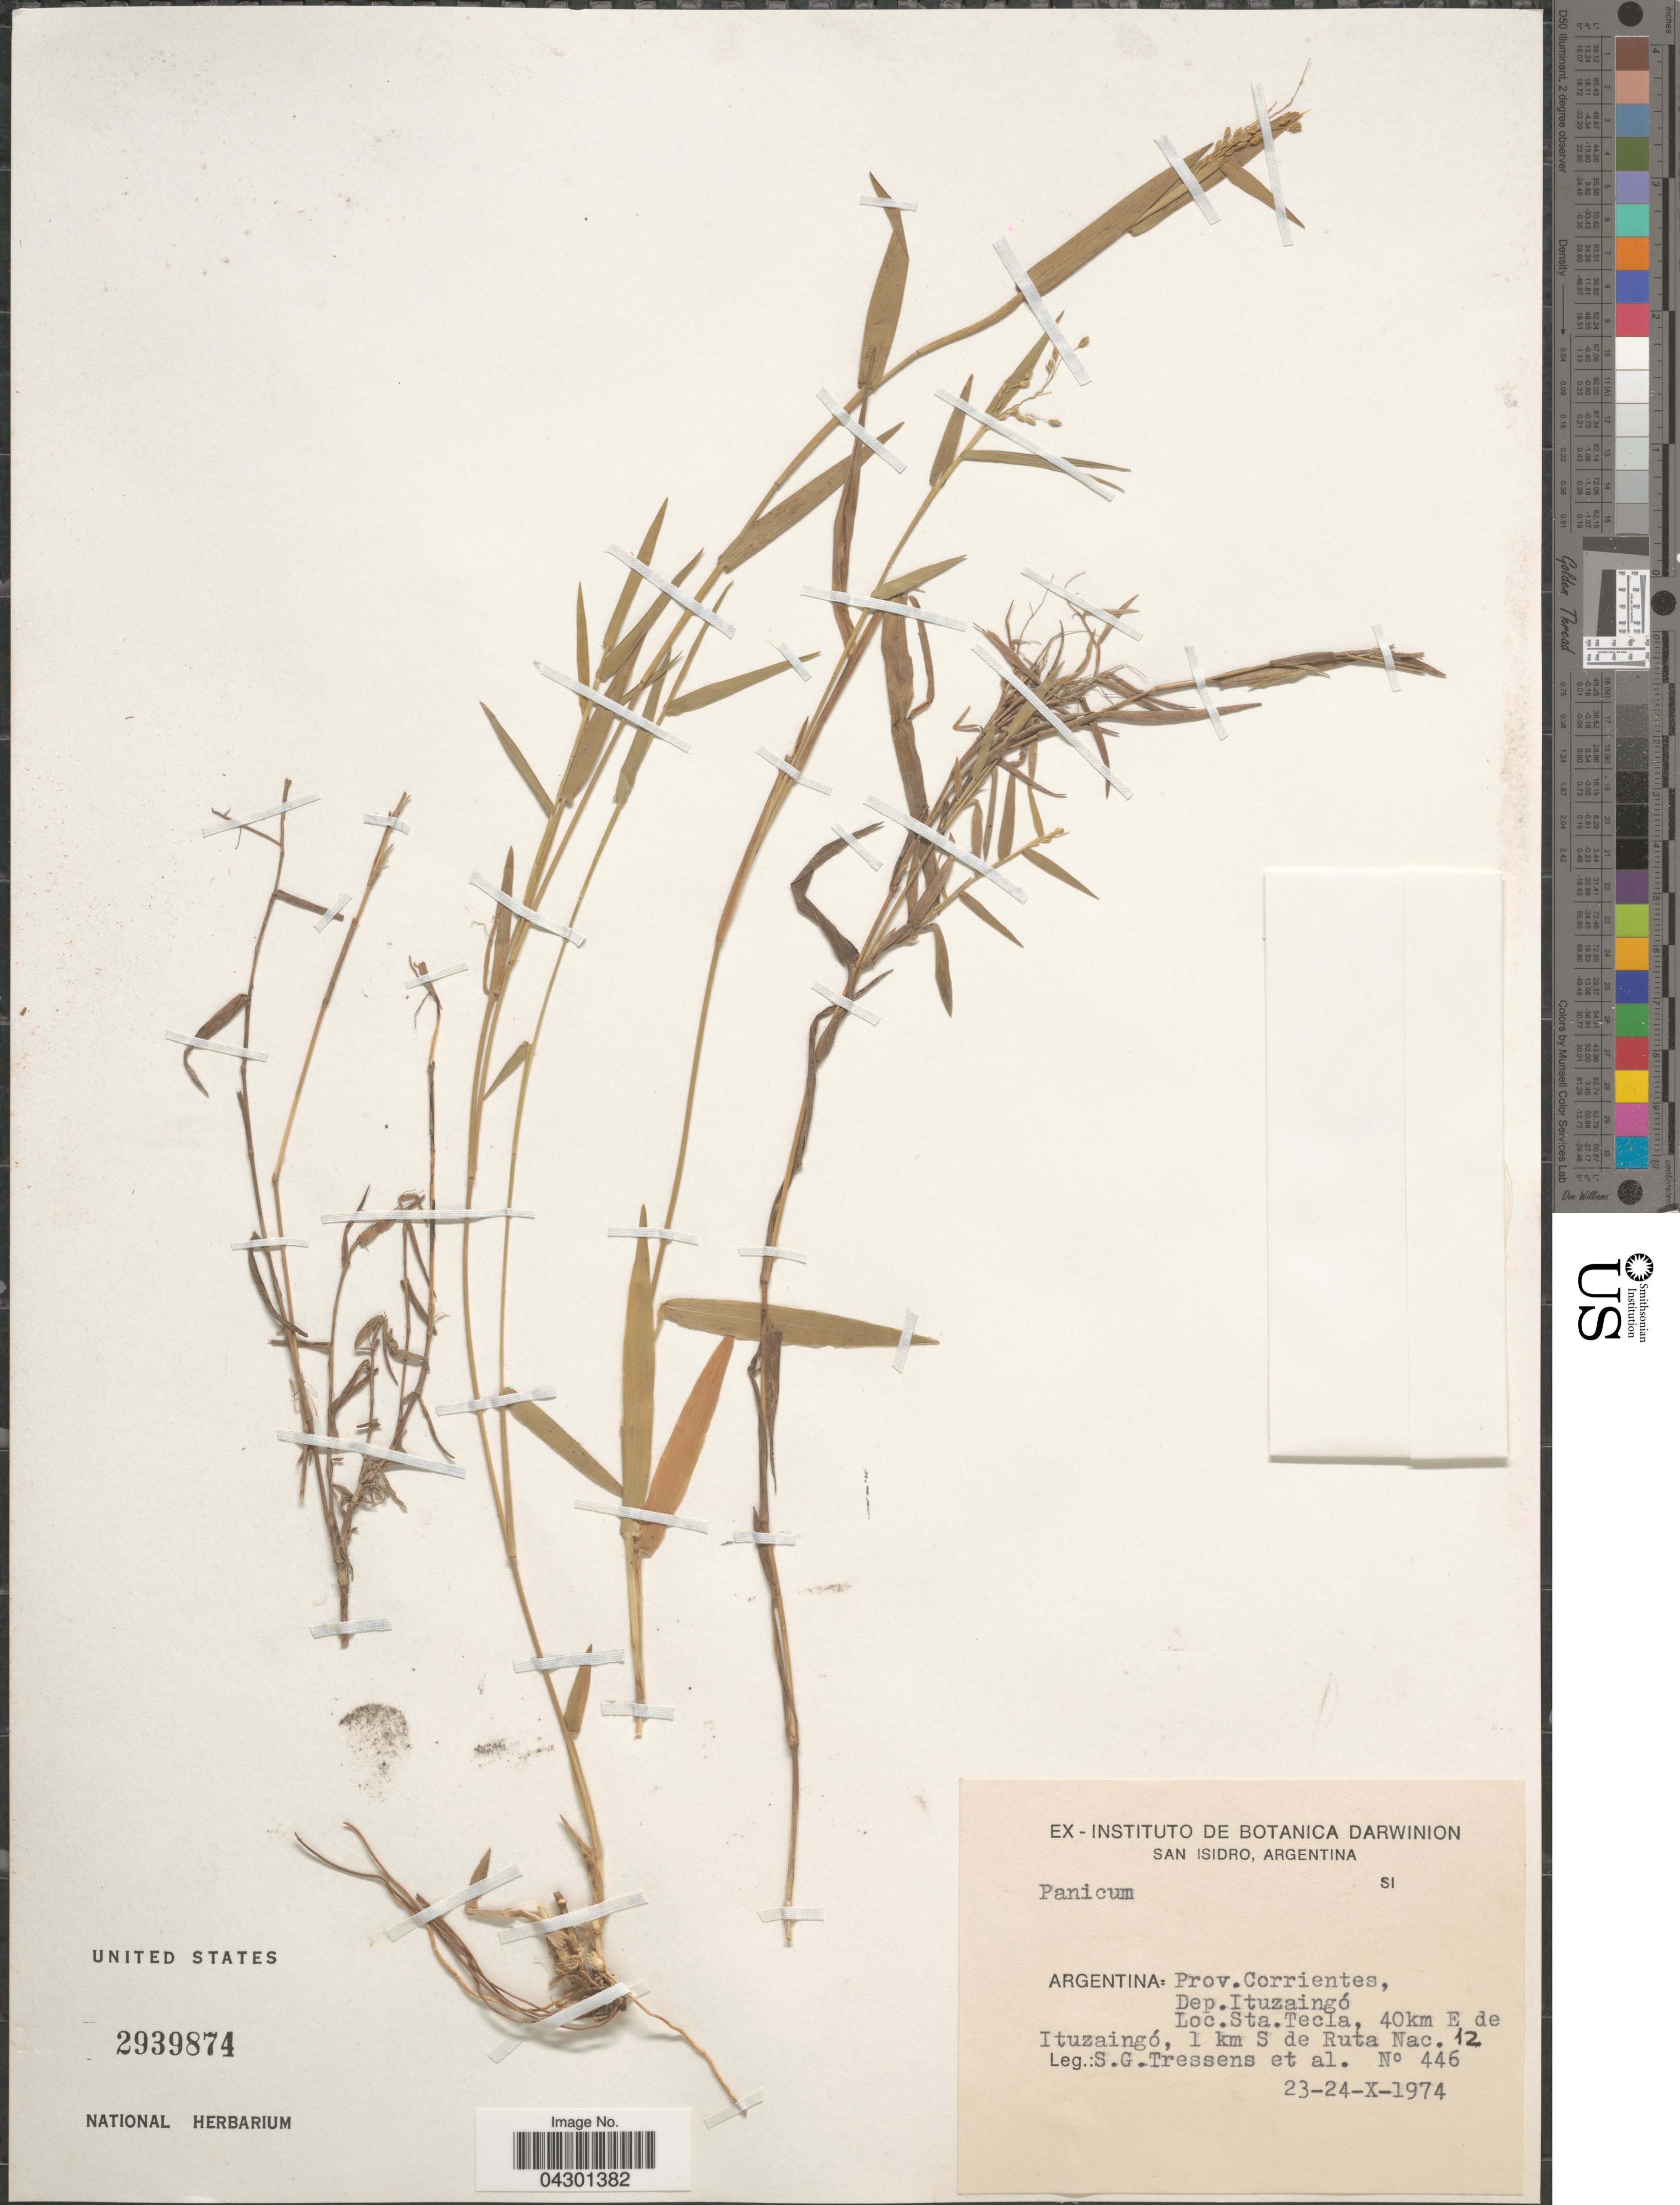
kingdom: Plantae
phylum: Tracheophyta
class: Liliopsida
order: Poales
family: Poaceae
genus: Panicum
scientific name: Panicum sp.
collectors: S. Tressens & et al.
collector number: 446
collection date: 1974-10-23/1974-10-24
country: Argentina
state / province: Corrientes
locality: Dep.Ituzaingó. Sta.Tecla, 40km E de Ituzaingó, 1 km S de Ruta Nac. 12.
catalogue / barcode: US 2939874